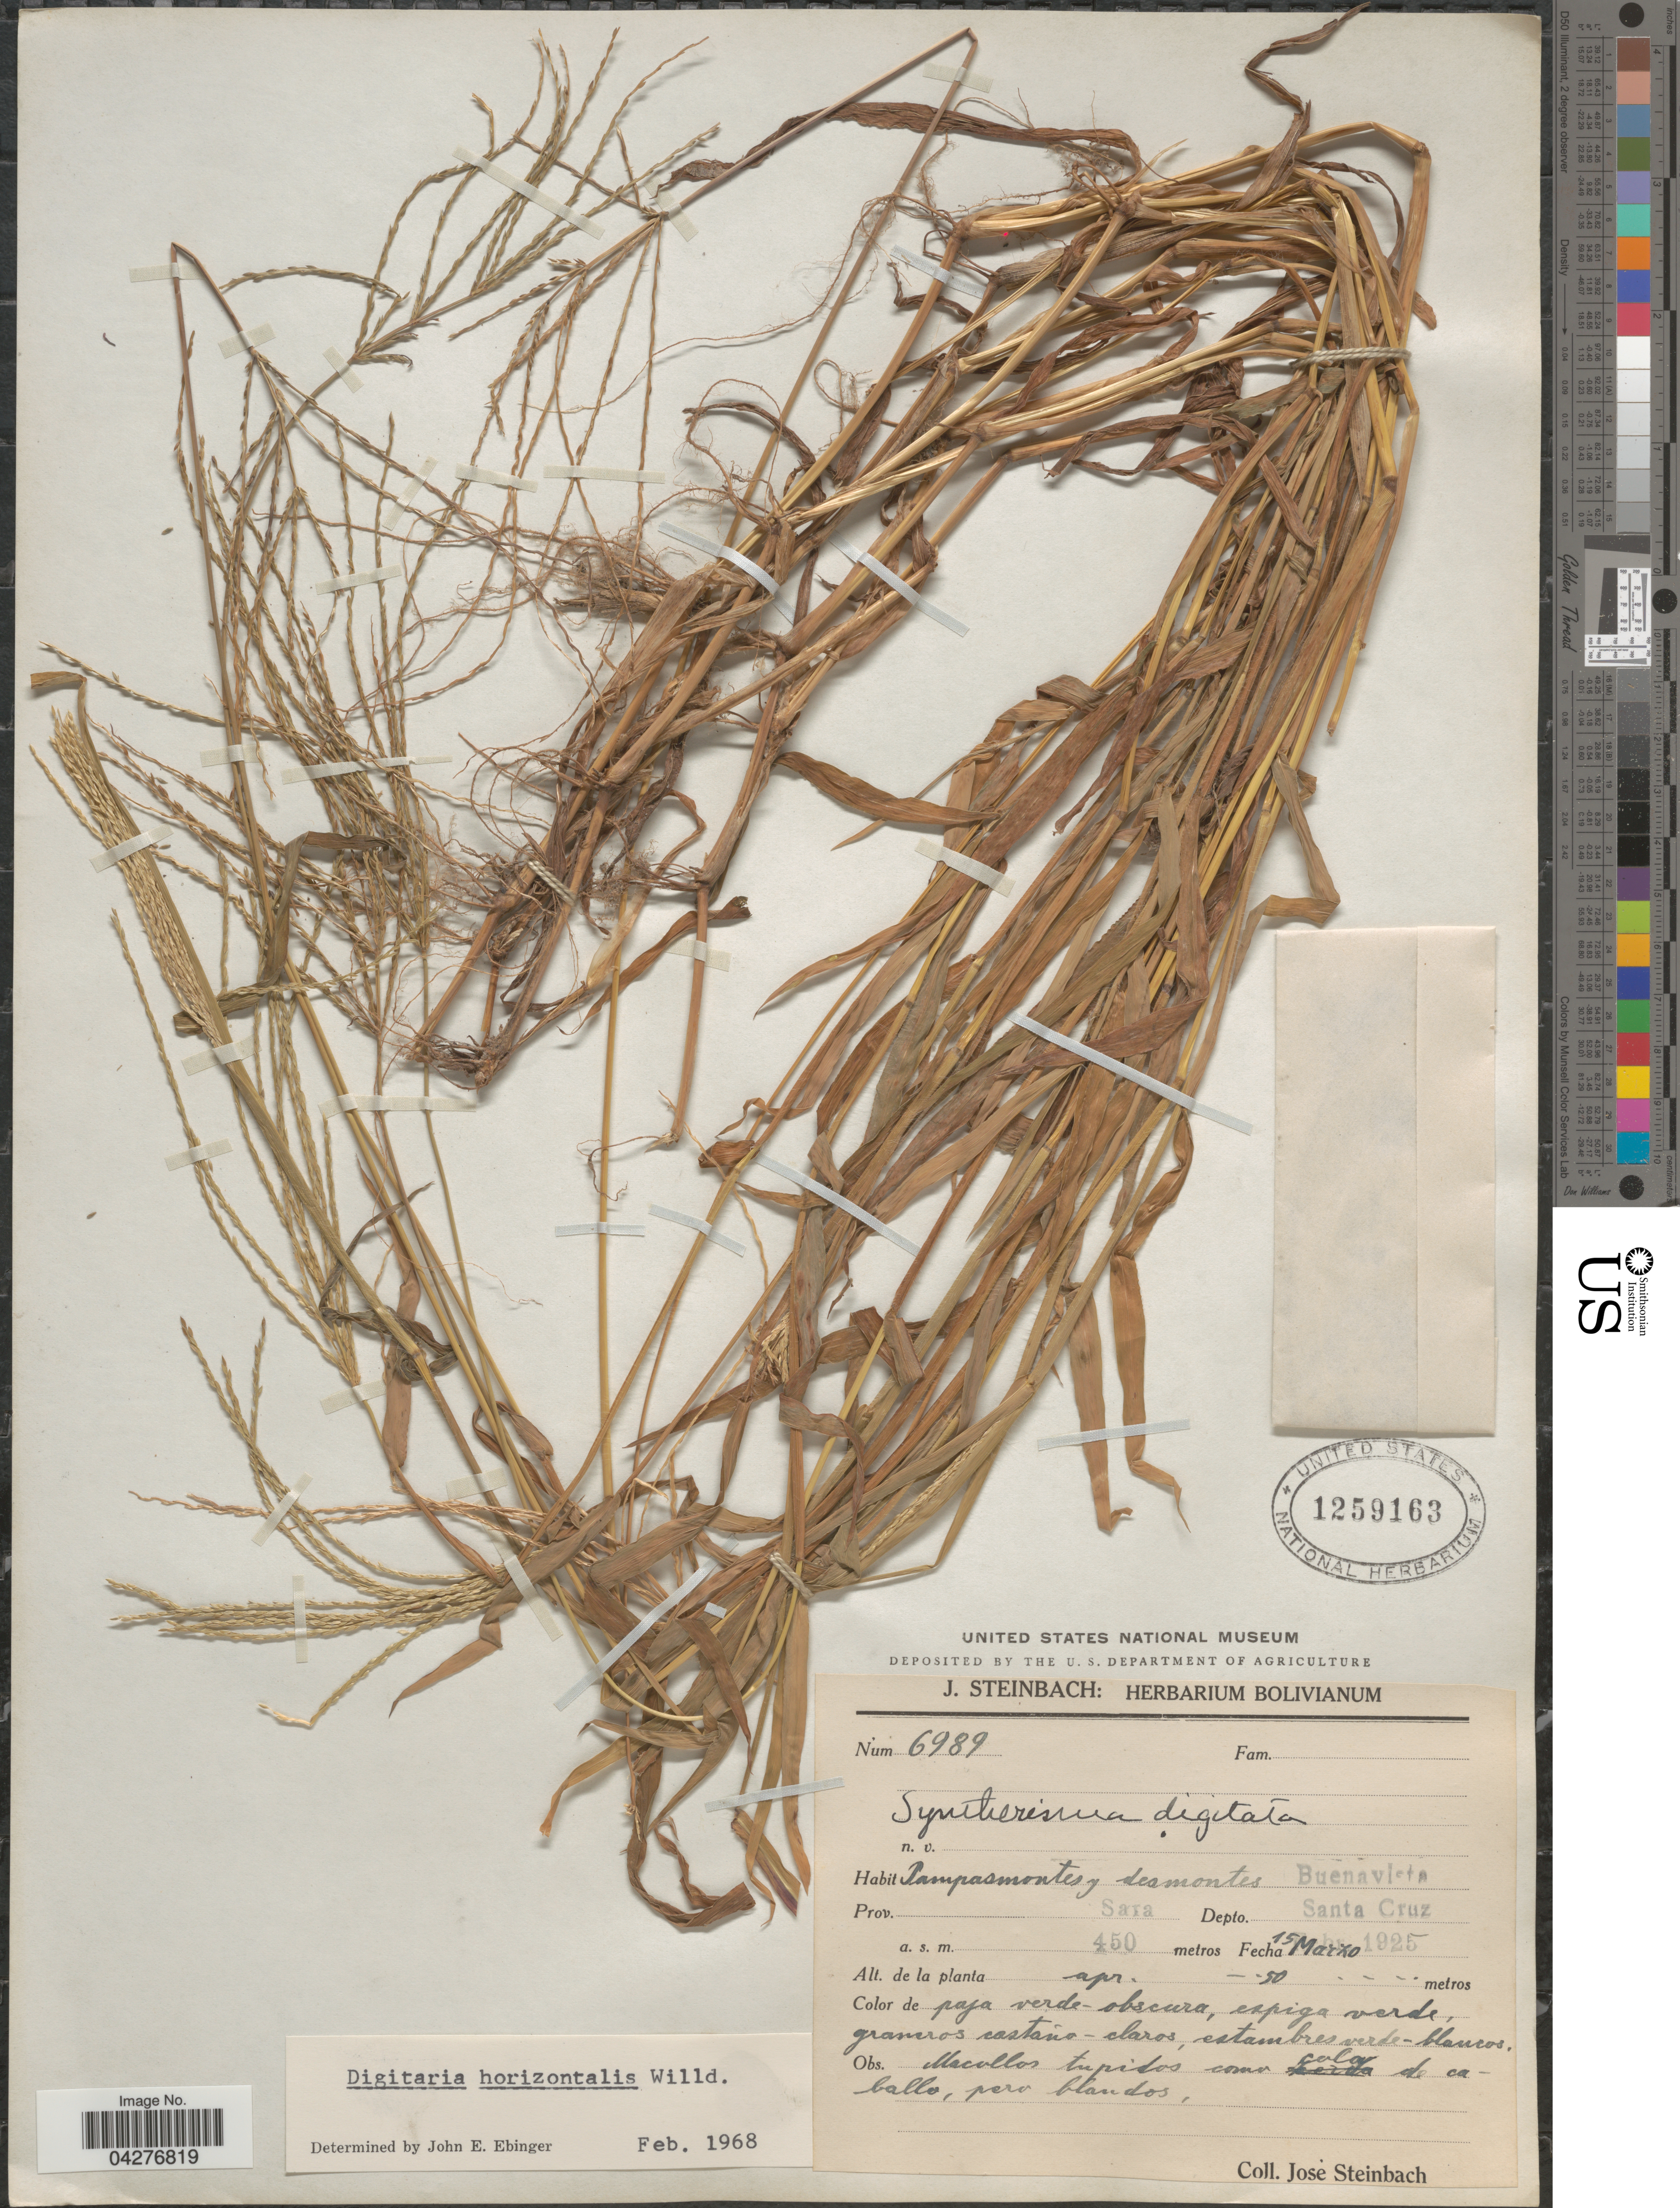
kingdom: Plantae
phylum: Tracheophyta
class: Liliopsida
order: Poales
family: Poaceae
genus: Digitaria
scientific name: Digitaria horizontalis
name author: Willd.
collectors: J. Steinbach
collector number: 6989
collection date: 1925-03-15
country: Bolivia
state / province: Santa Cruz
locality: Pampasmontes y desmontes Buenavista. Prov. Sara. Depto. Santa Cruz.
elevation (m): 450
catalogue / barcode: US 1259163